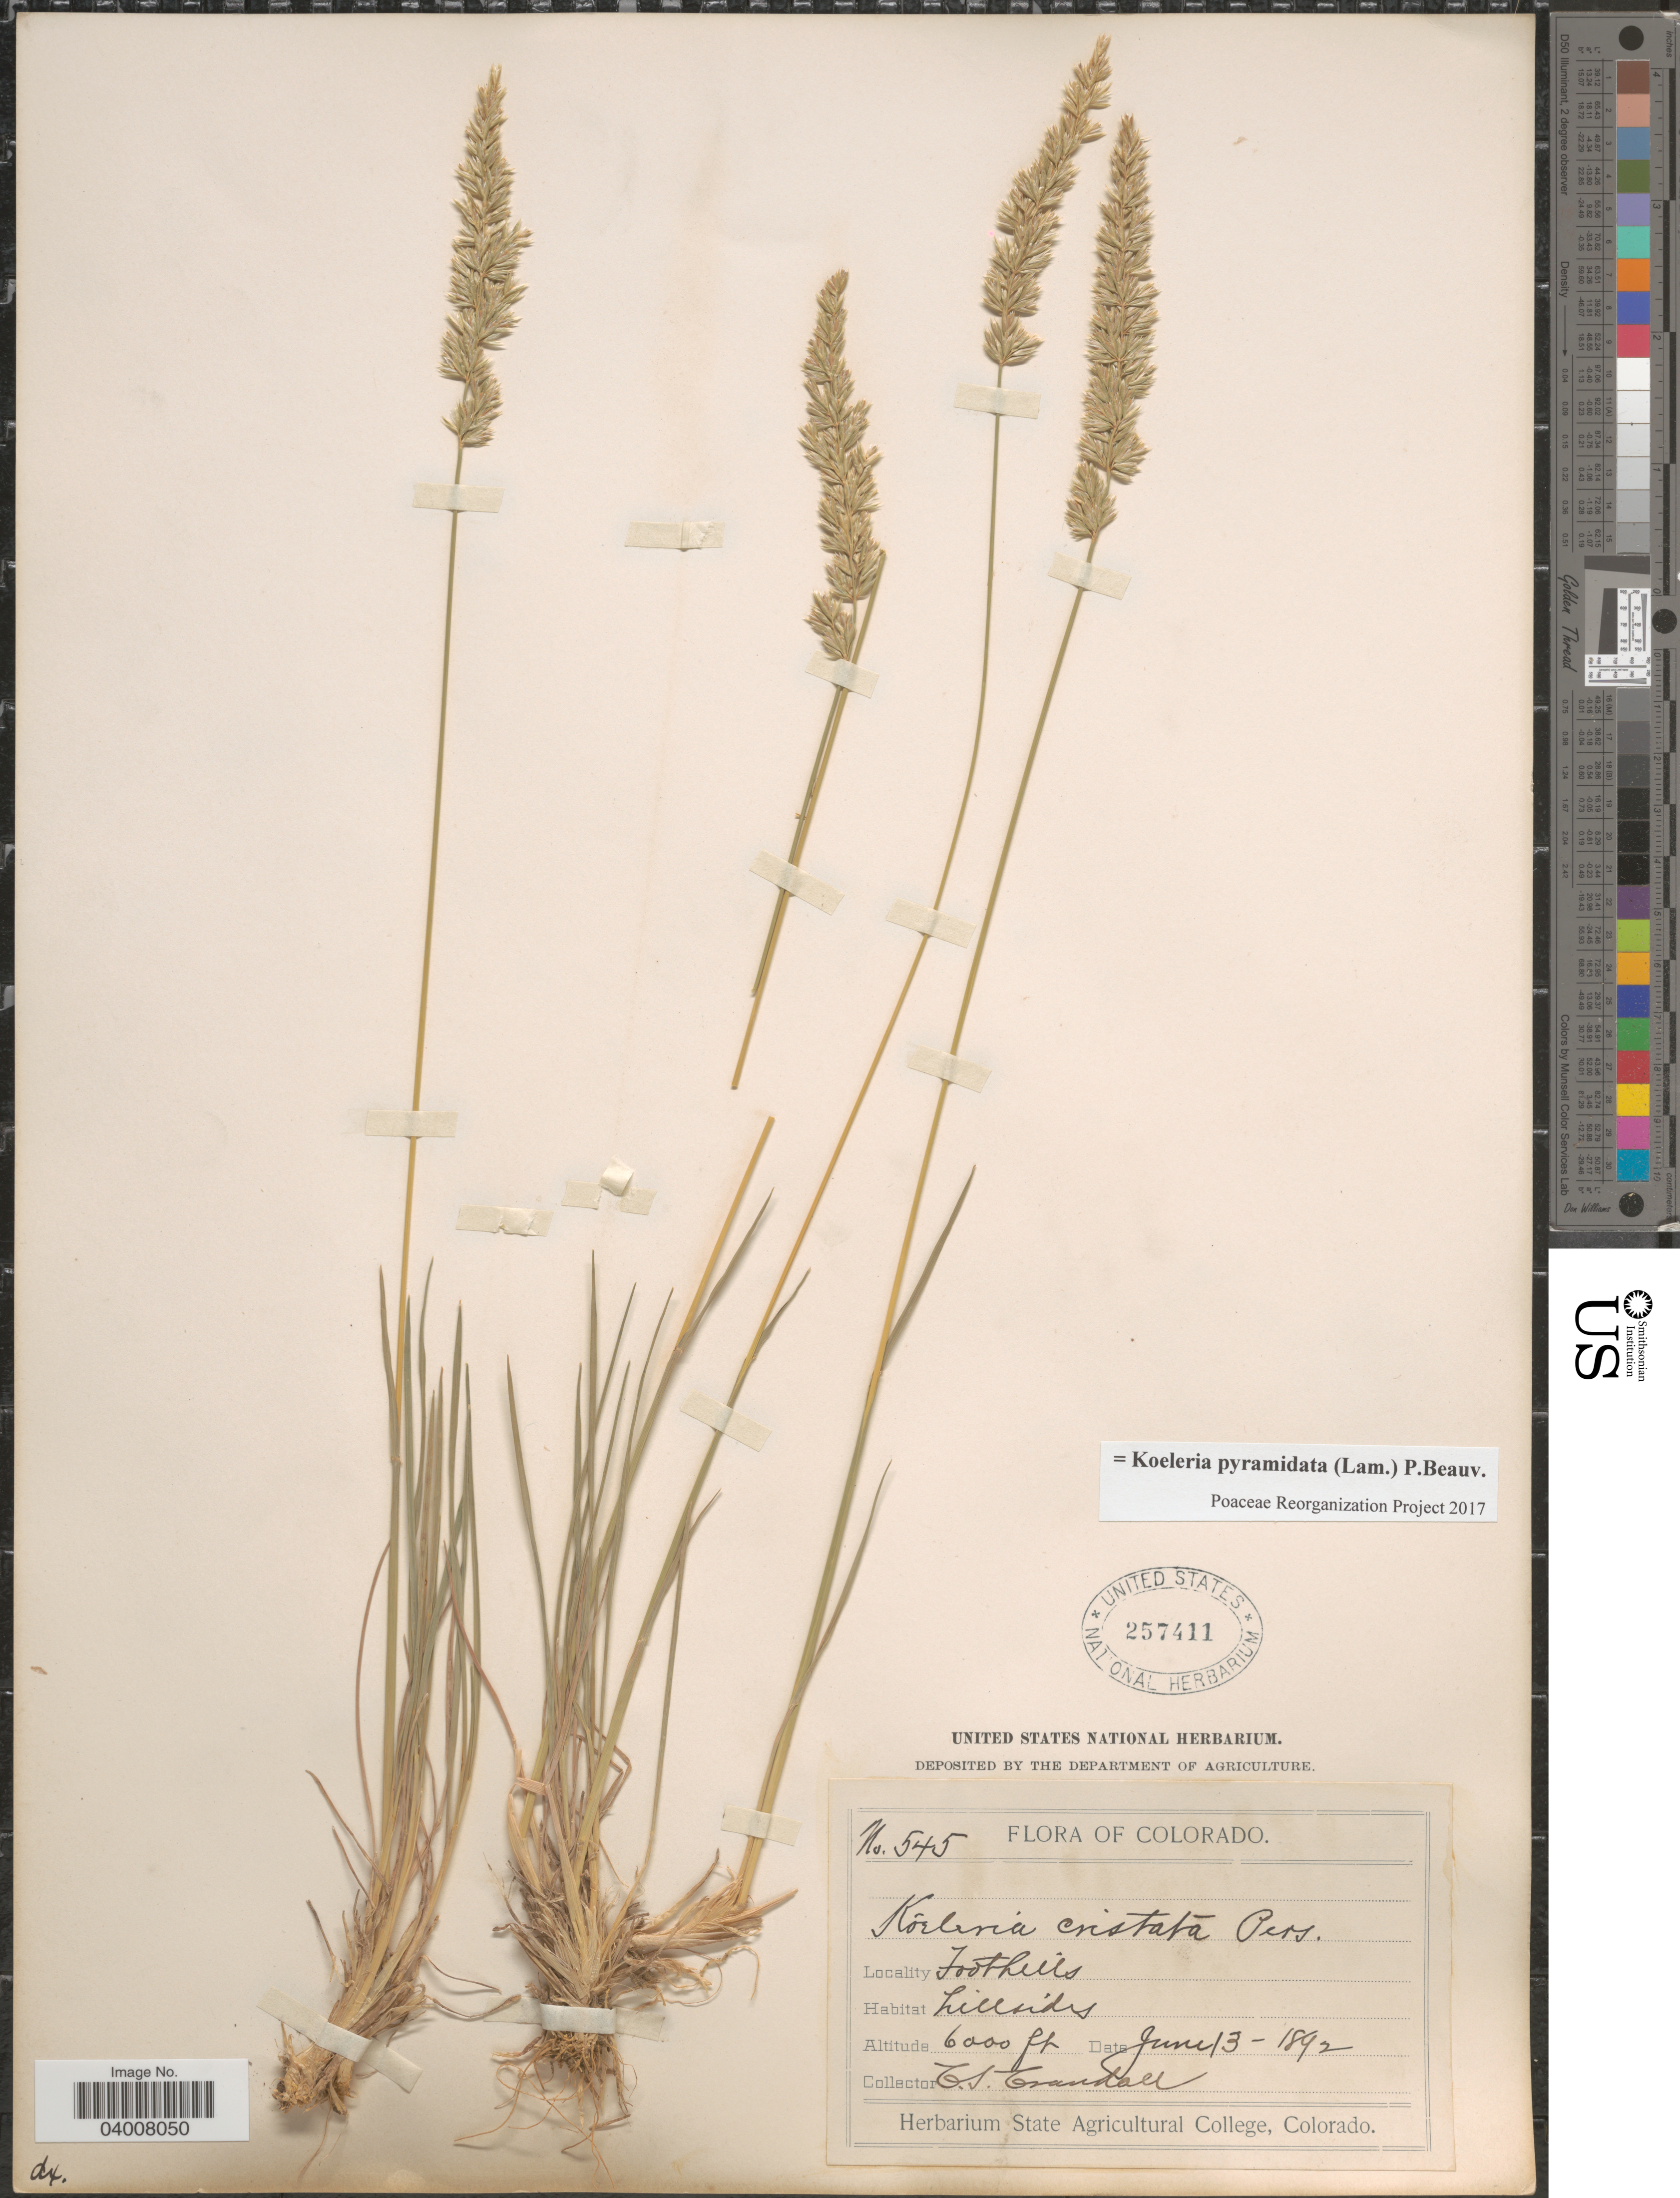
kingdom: Plantae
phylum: Tracheophyta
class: Liliopsida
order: Poales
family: Poaceae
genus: Koeleria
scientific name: Koeleria pyramidata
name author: (Lam.) P. Beauv.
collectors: C. Crandall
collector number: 545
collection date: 1892-06-13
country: United States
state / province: Colorado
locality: Foothills.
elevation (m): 1829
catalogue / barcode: US 257411